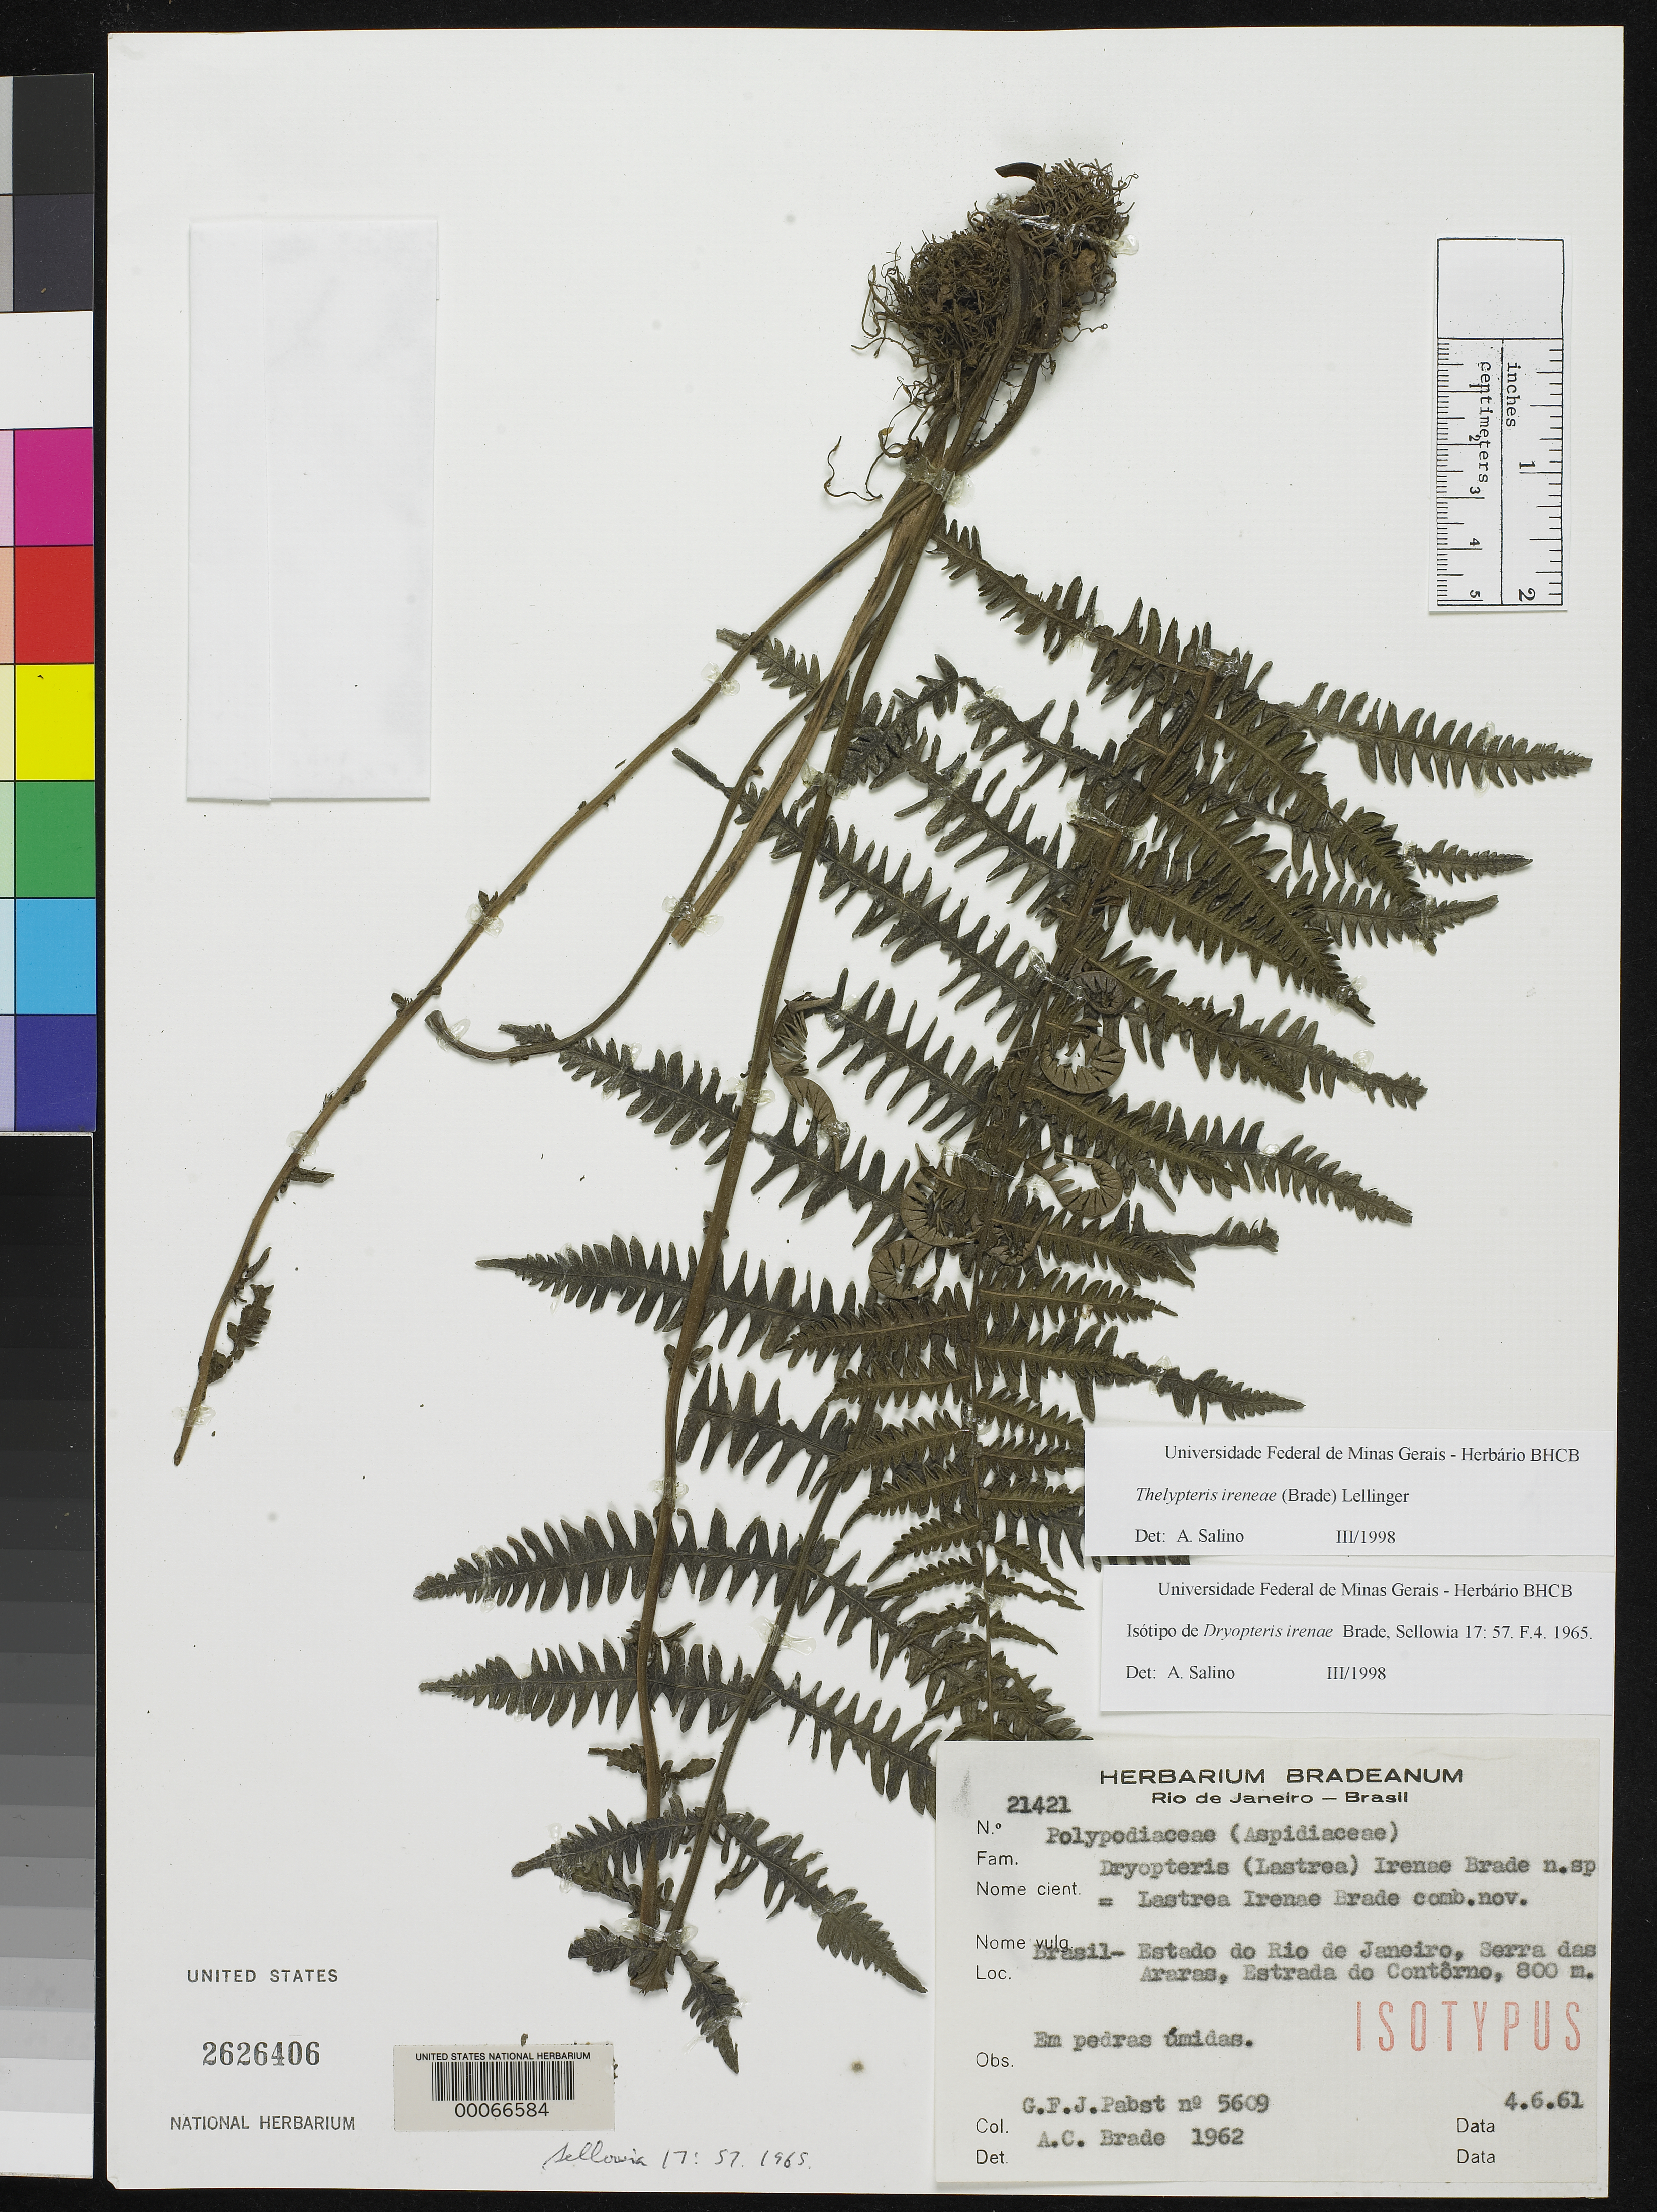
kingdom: Plantae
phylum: Tracheophyta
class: Polypodiopsida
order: Polypodiales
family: Dryopteridaceae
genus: Dryopteris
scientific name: Dryopteris irenae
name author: Brade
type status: Isotype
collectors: G. F. J. Pabst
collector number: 560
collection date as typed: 04 Jun 1961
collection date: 1961-06-04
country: Brazil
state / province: Rio de Janeiro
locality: Serra das Araras, estrada do Contorno.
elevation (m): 800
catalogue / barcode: US 2626406